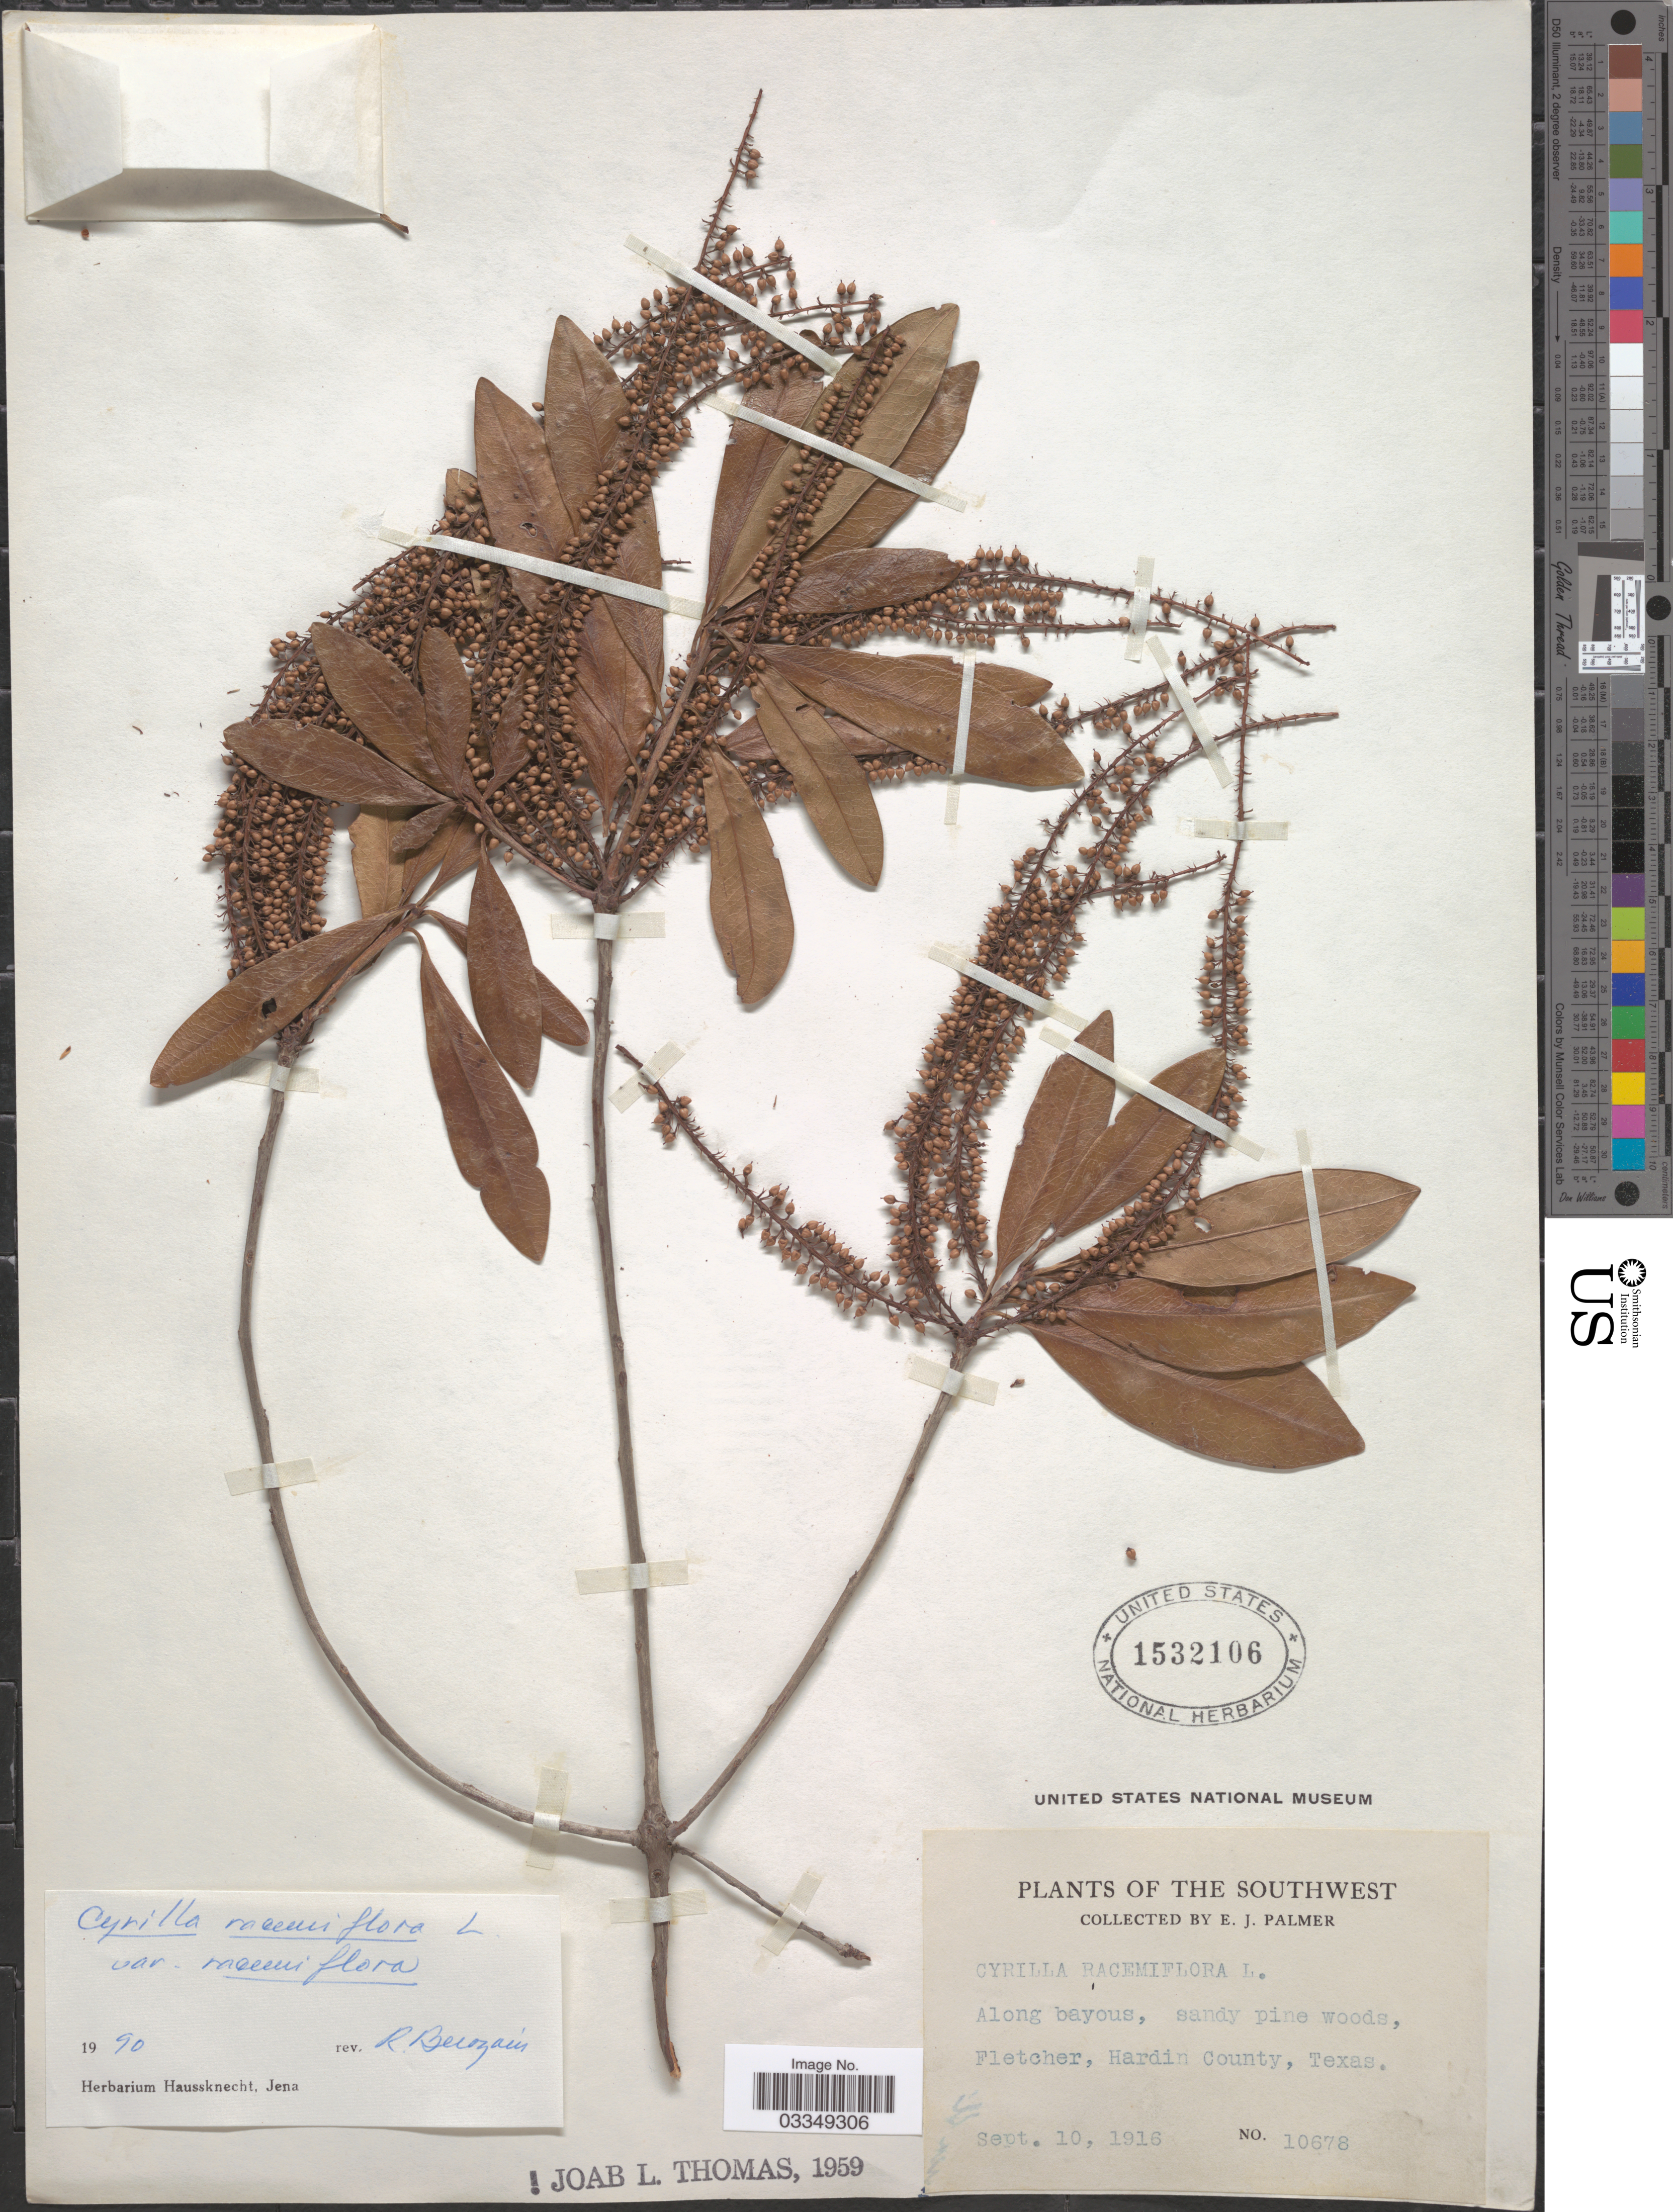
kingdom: Plantae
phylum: Tracheophyta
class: Magnoliopsida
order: Ericales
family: Cyrillaceae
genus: Cyrilla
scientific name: Cyrilla racemiflora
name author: L.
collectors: E. J. Palmer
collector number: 10678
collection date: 1916-09-10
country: United States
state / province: Texas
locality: The Southwest. Fletcher, Hardin County.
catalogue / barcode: US 1532106